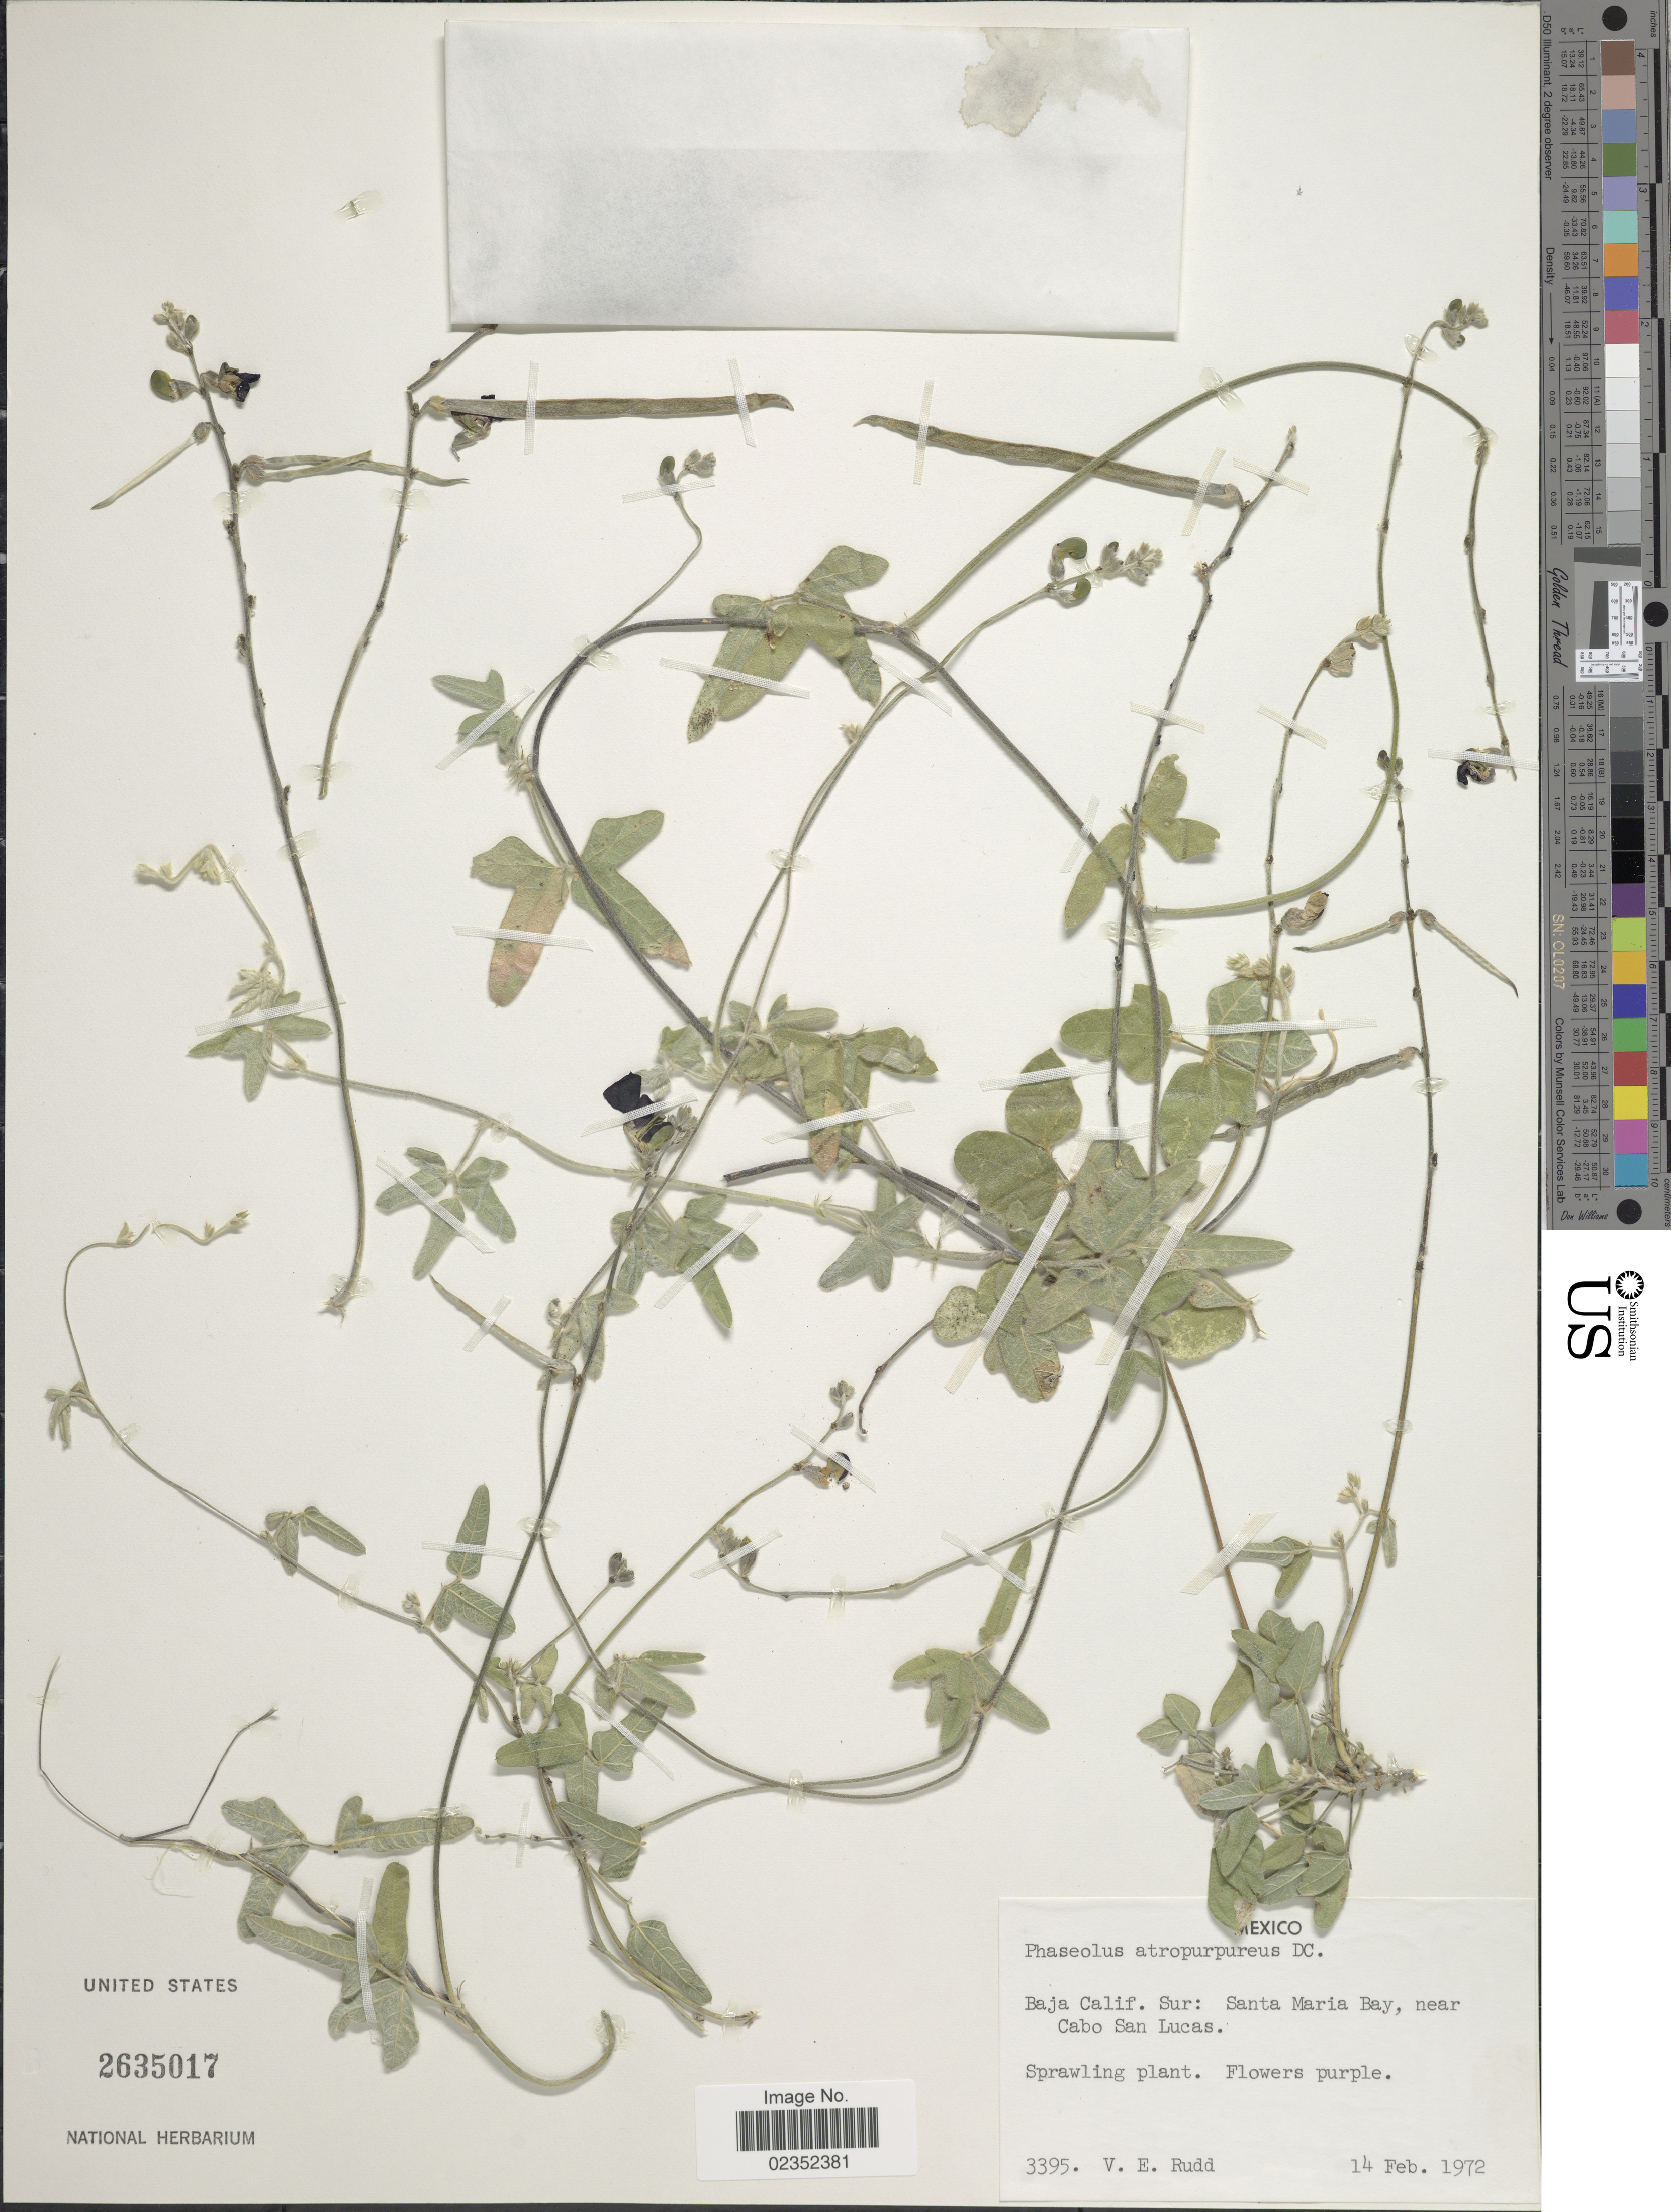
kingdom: Plantae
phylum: Tracheophyta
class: Magnoliopsida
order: Fabales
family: Fabaceae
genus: Macroptilium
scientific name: Macroptilium atropurpureum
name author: (DC.) Urb.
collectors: V. E. Rudd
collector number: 3395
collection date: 1972-02-14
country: Mexico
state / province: Baja California Sur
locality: Santa Maria Bay, near Cabo San Lucas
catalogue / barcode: US 2635017